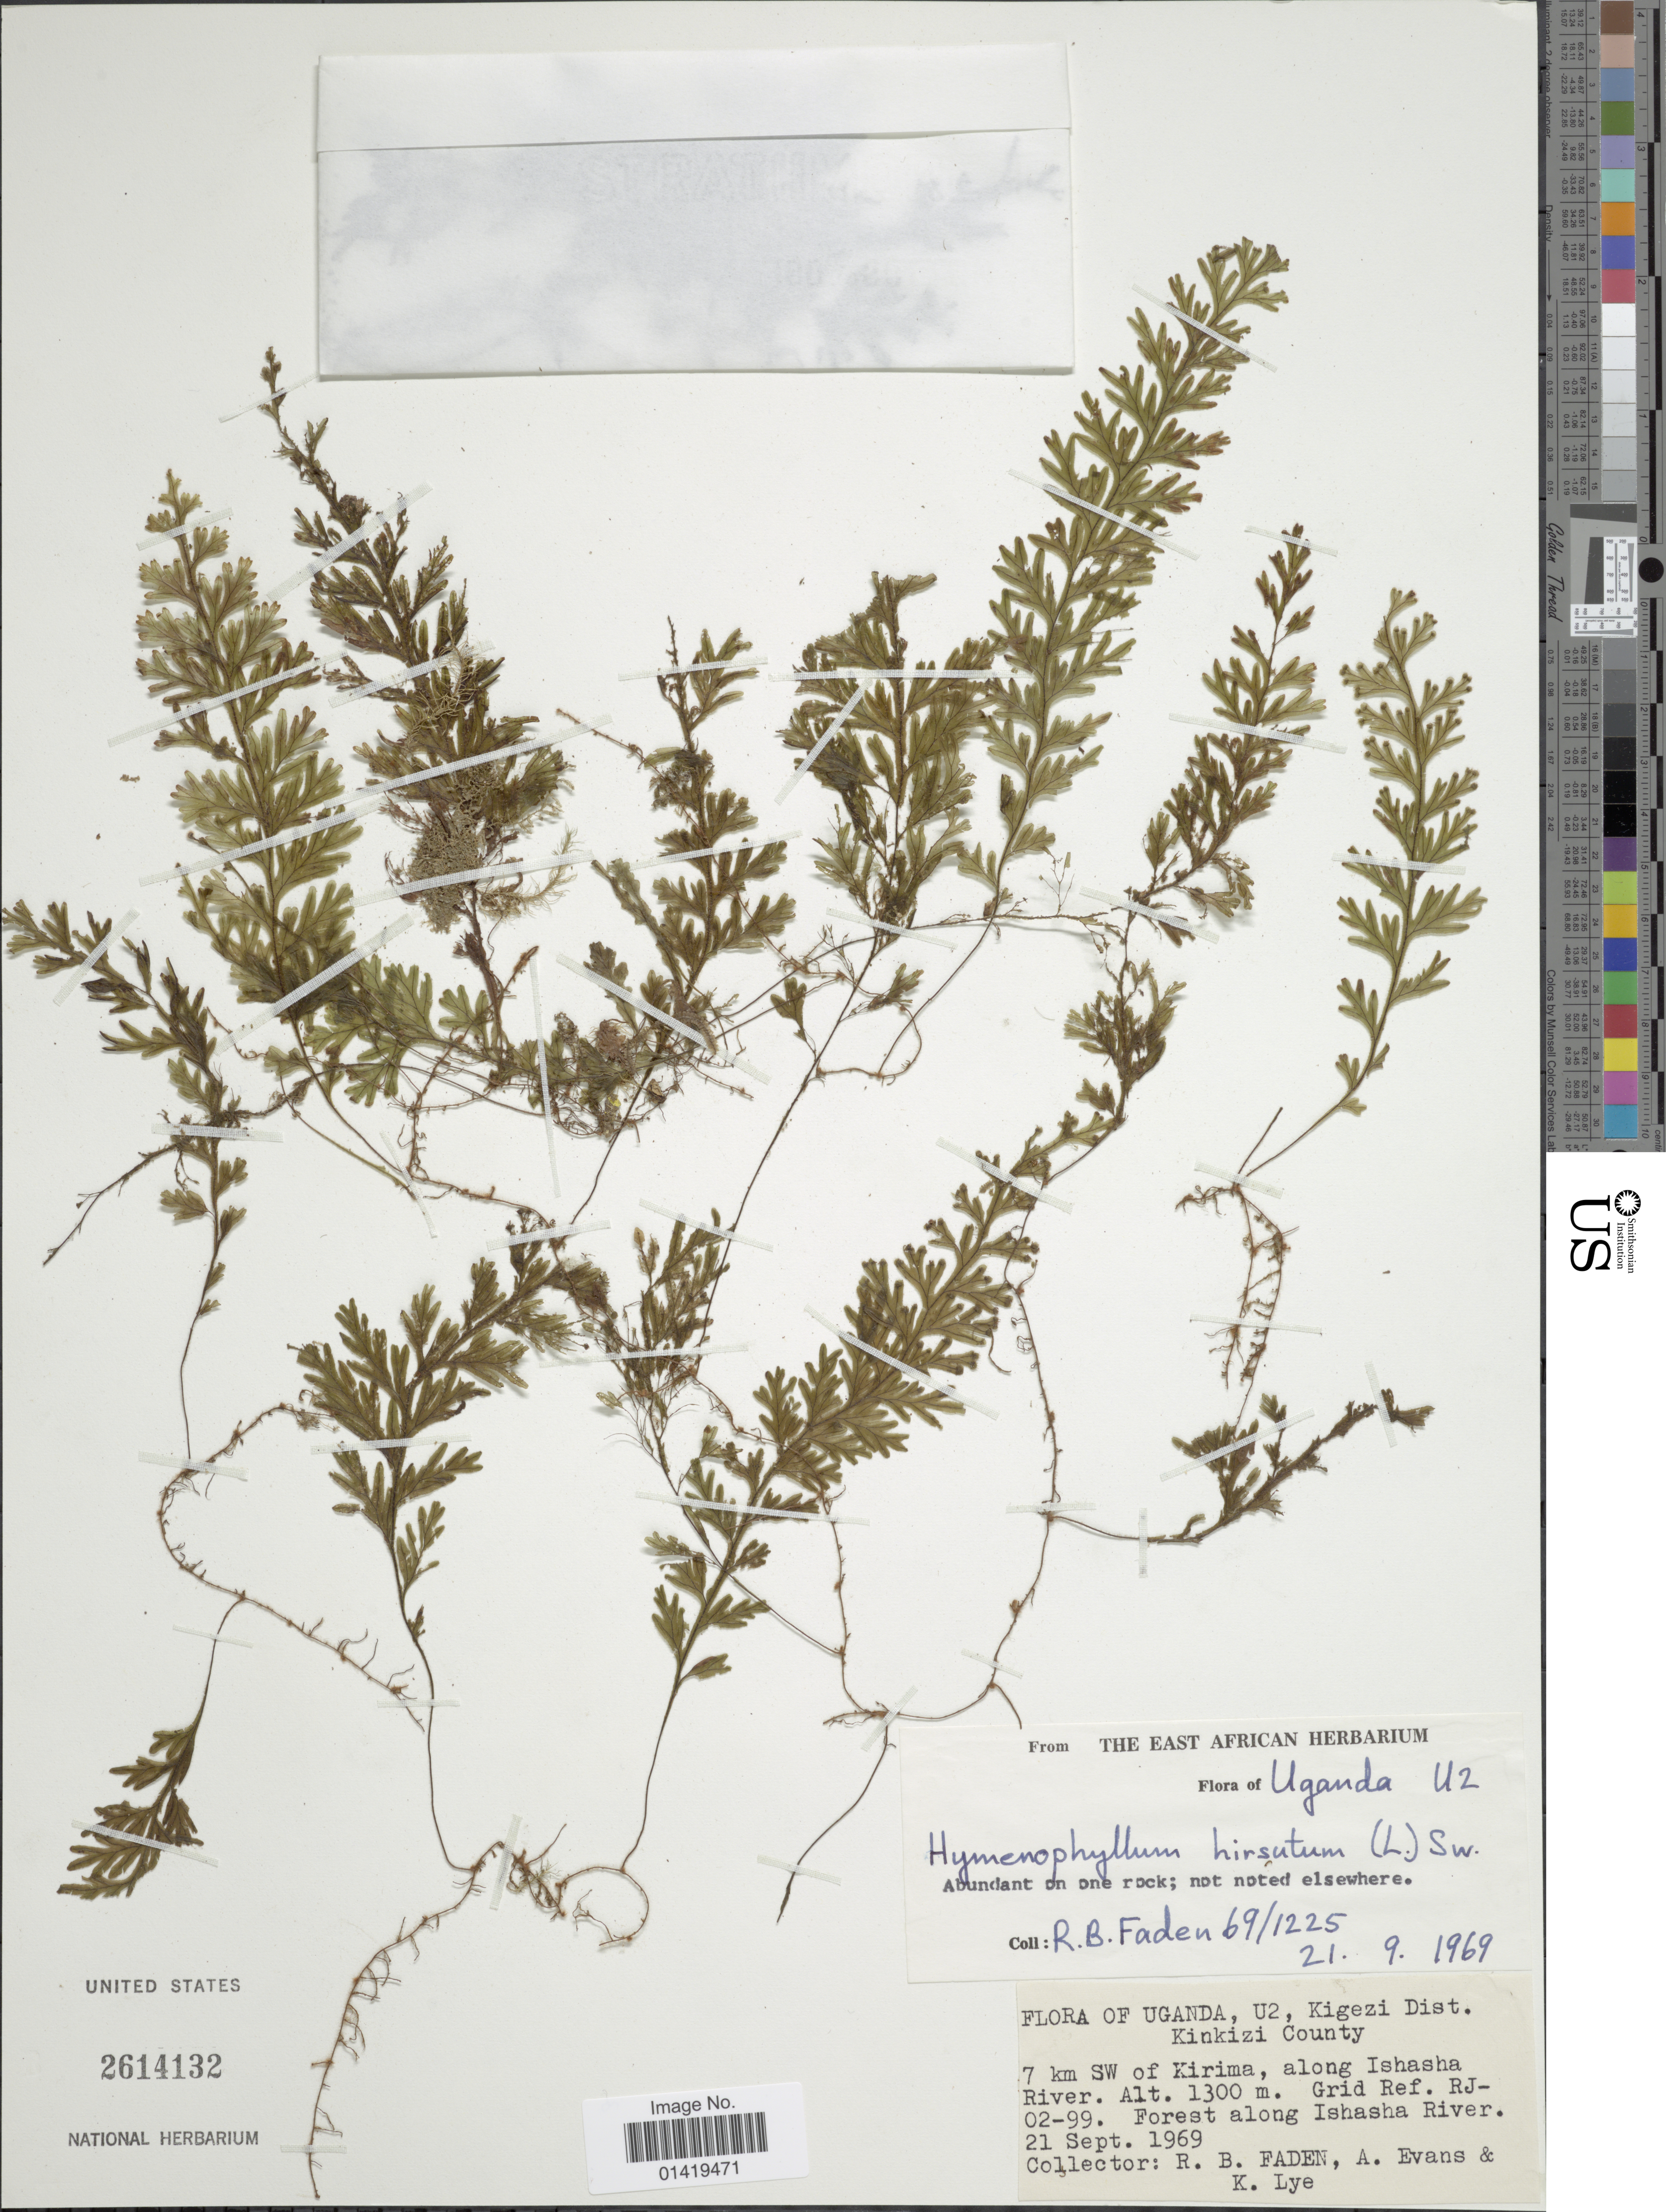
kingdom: Plantae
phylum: Tracheophyta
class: Polypodiopsida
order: Hymenophyllales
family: Hymenophyllaceae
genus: Hymenophyllum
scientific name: Hymenophyllum hirsutum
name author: (L.) Sw.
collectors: R. B. Faden, A. Evans & K. A. Lye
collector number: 69/1225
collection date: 1969-09-21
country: Uganda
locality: U2, Kigezi dist. Kinkizi county 7 km SW of Kirima along Ishasha river forest along Ishasha river Grid ref RJ02-99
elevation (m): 1300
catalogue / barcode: US 2614132